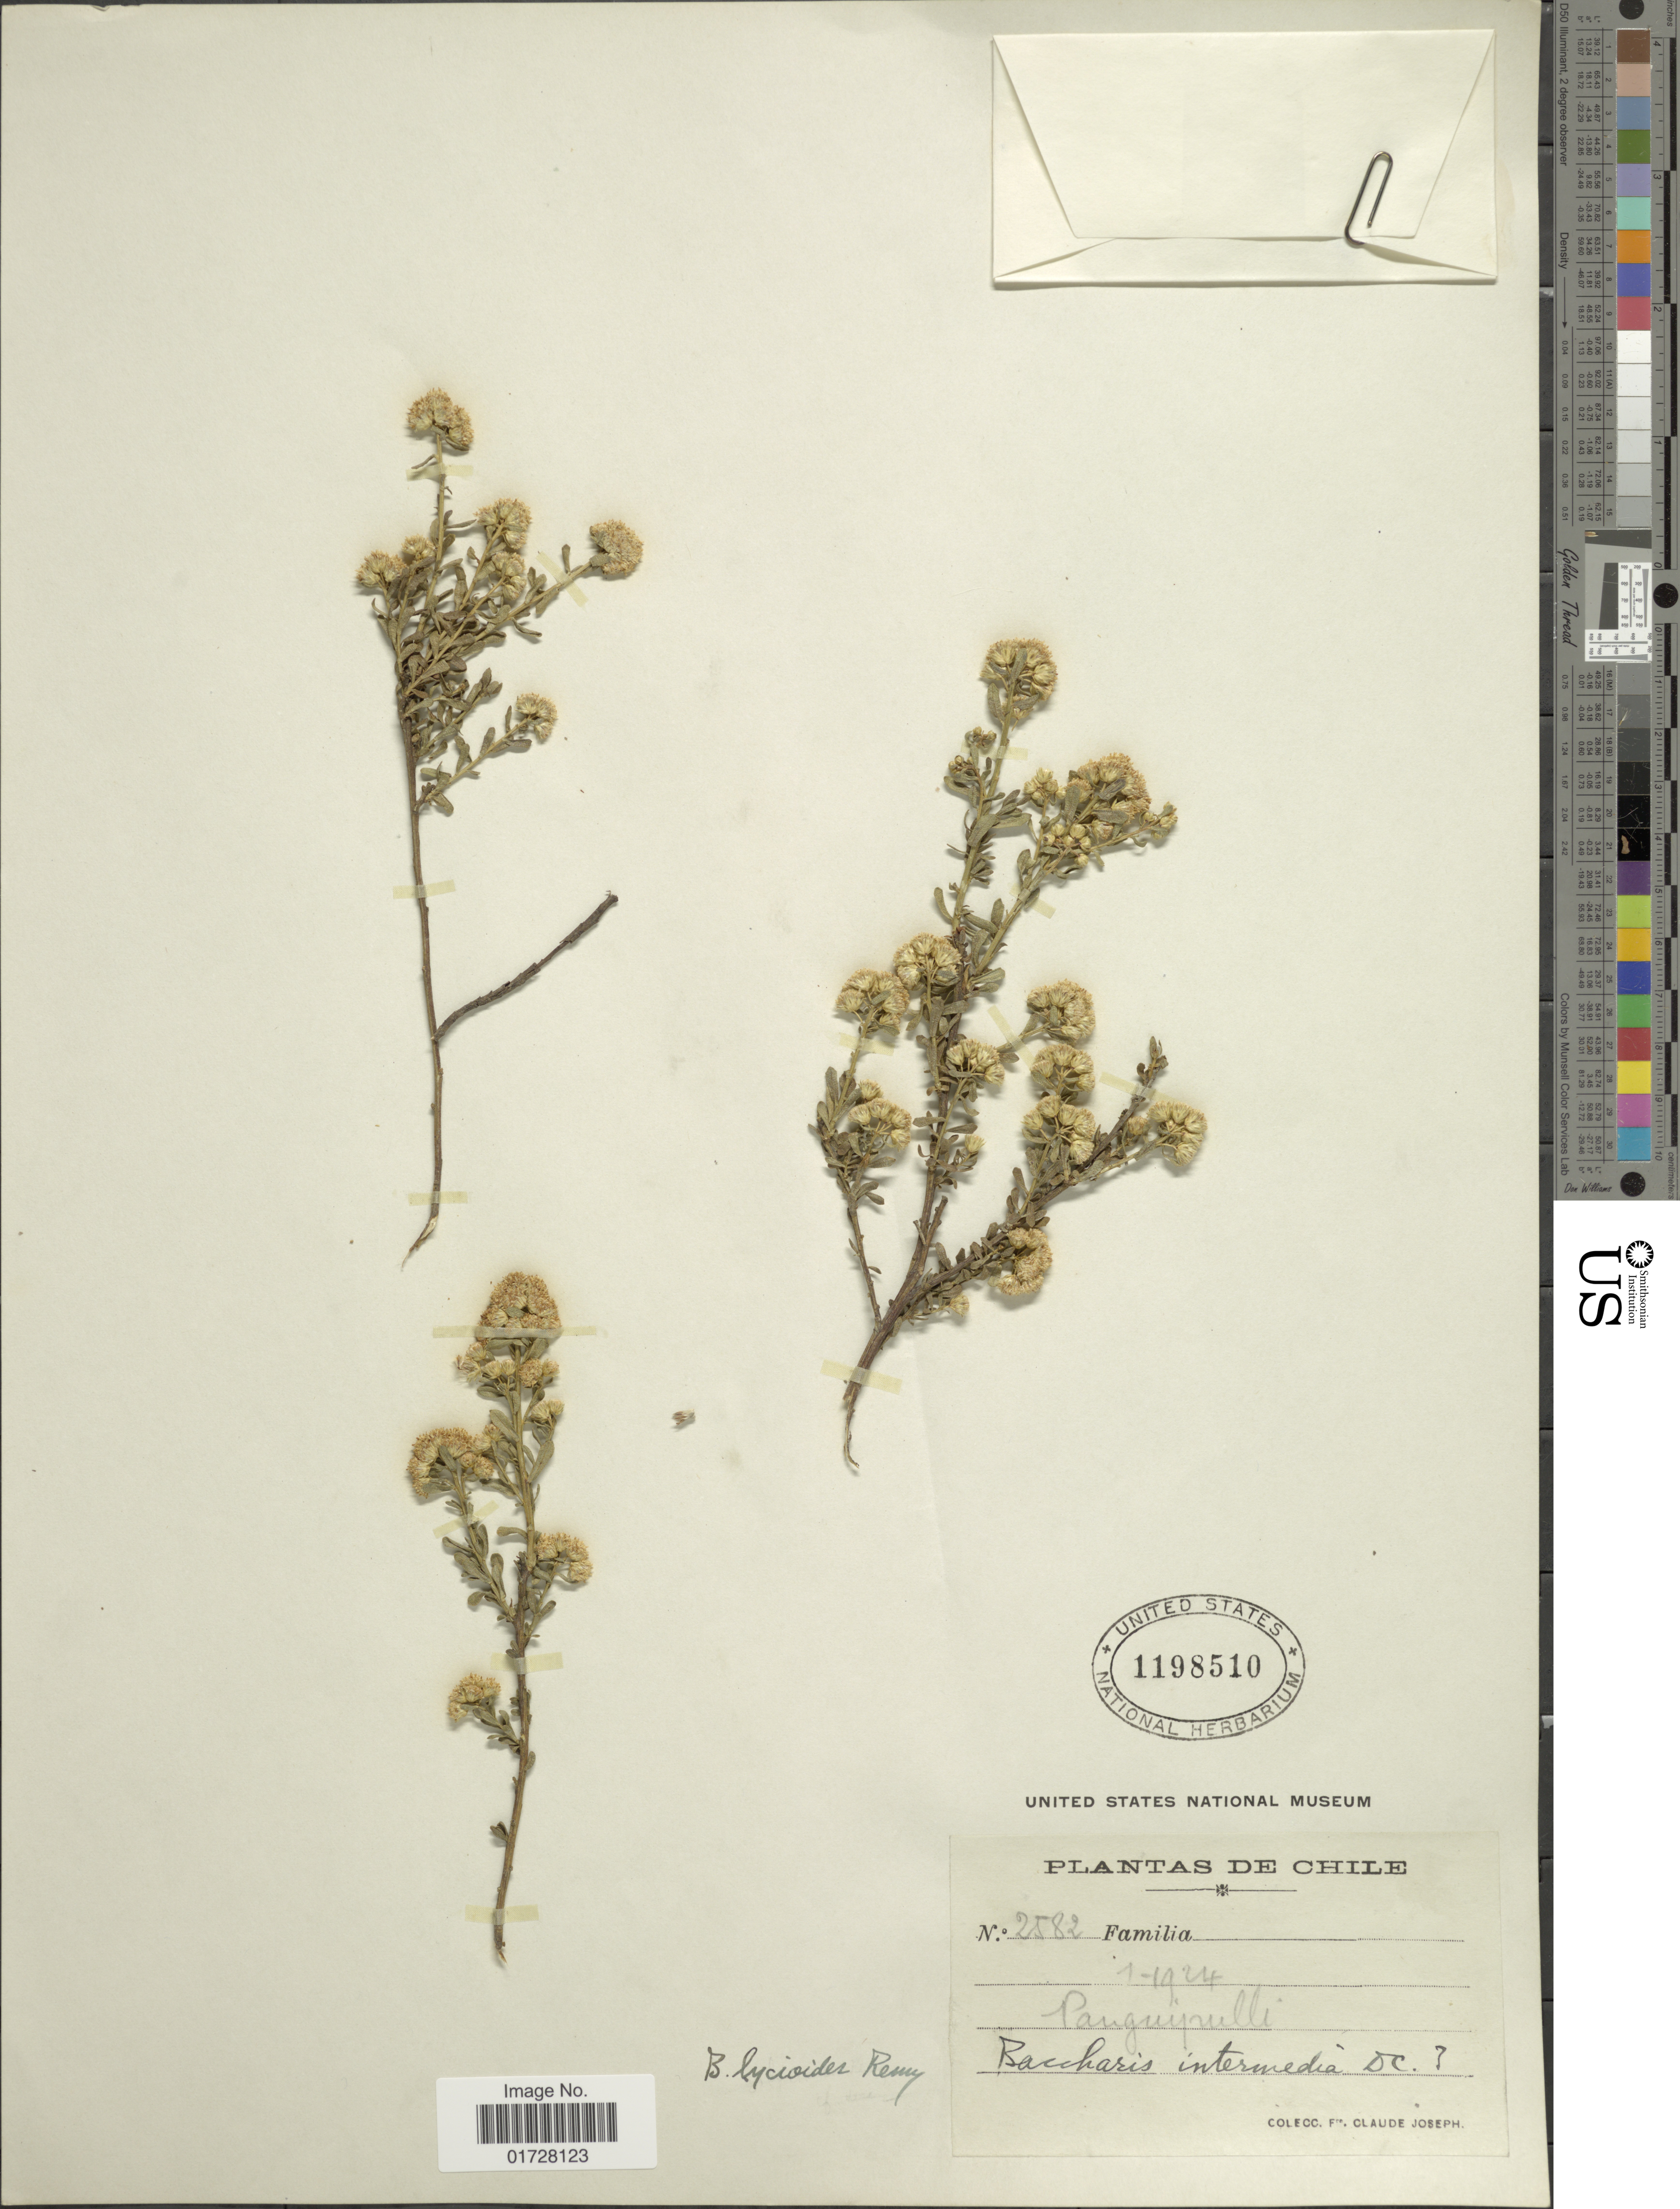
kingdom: Plantae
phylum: Tracheophyta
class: Magnoliopsida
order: Asterales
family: Asteraceae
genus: Baccharis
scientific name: Baccharis lycioides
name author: J. Rémy in Gay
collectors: Bro. Claude-Joseph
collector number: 2582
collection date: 1924-01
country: Chile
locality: Panguipulli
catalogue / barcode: US 1198510